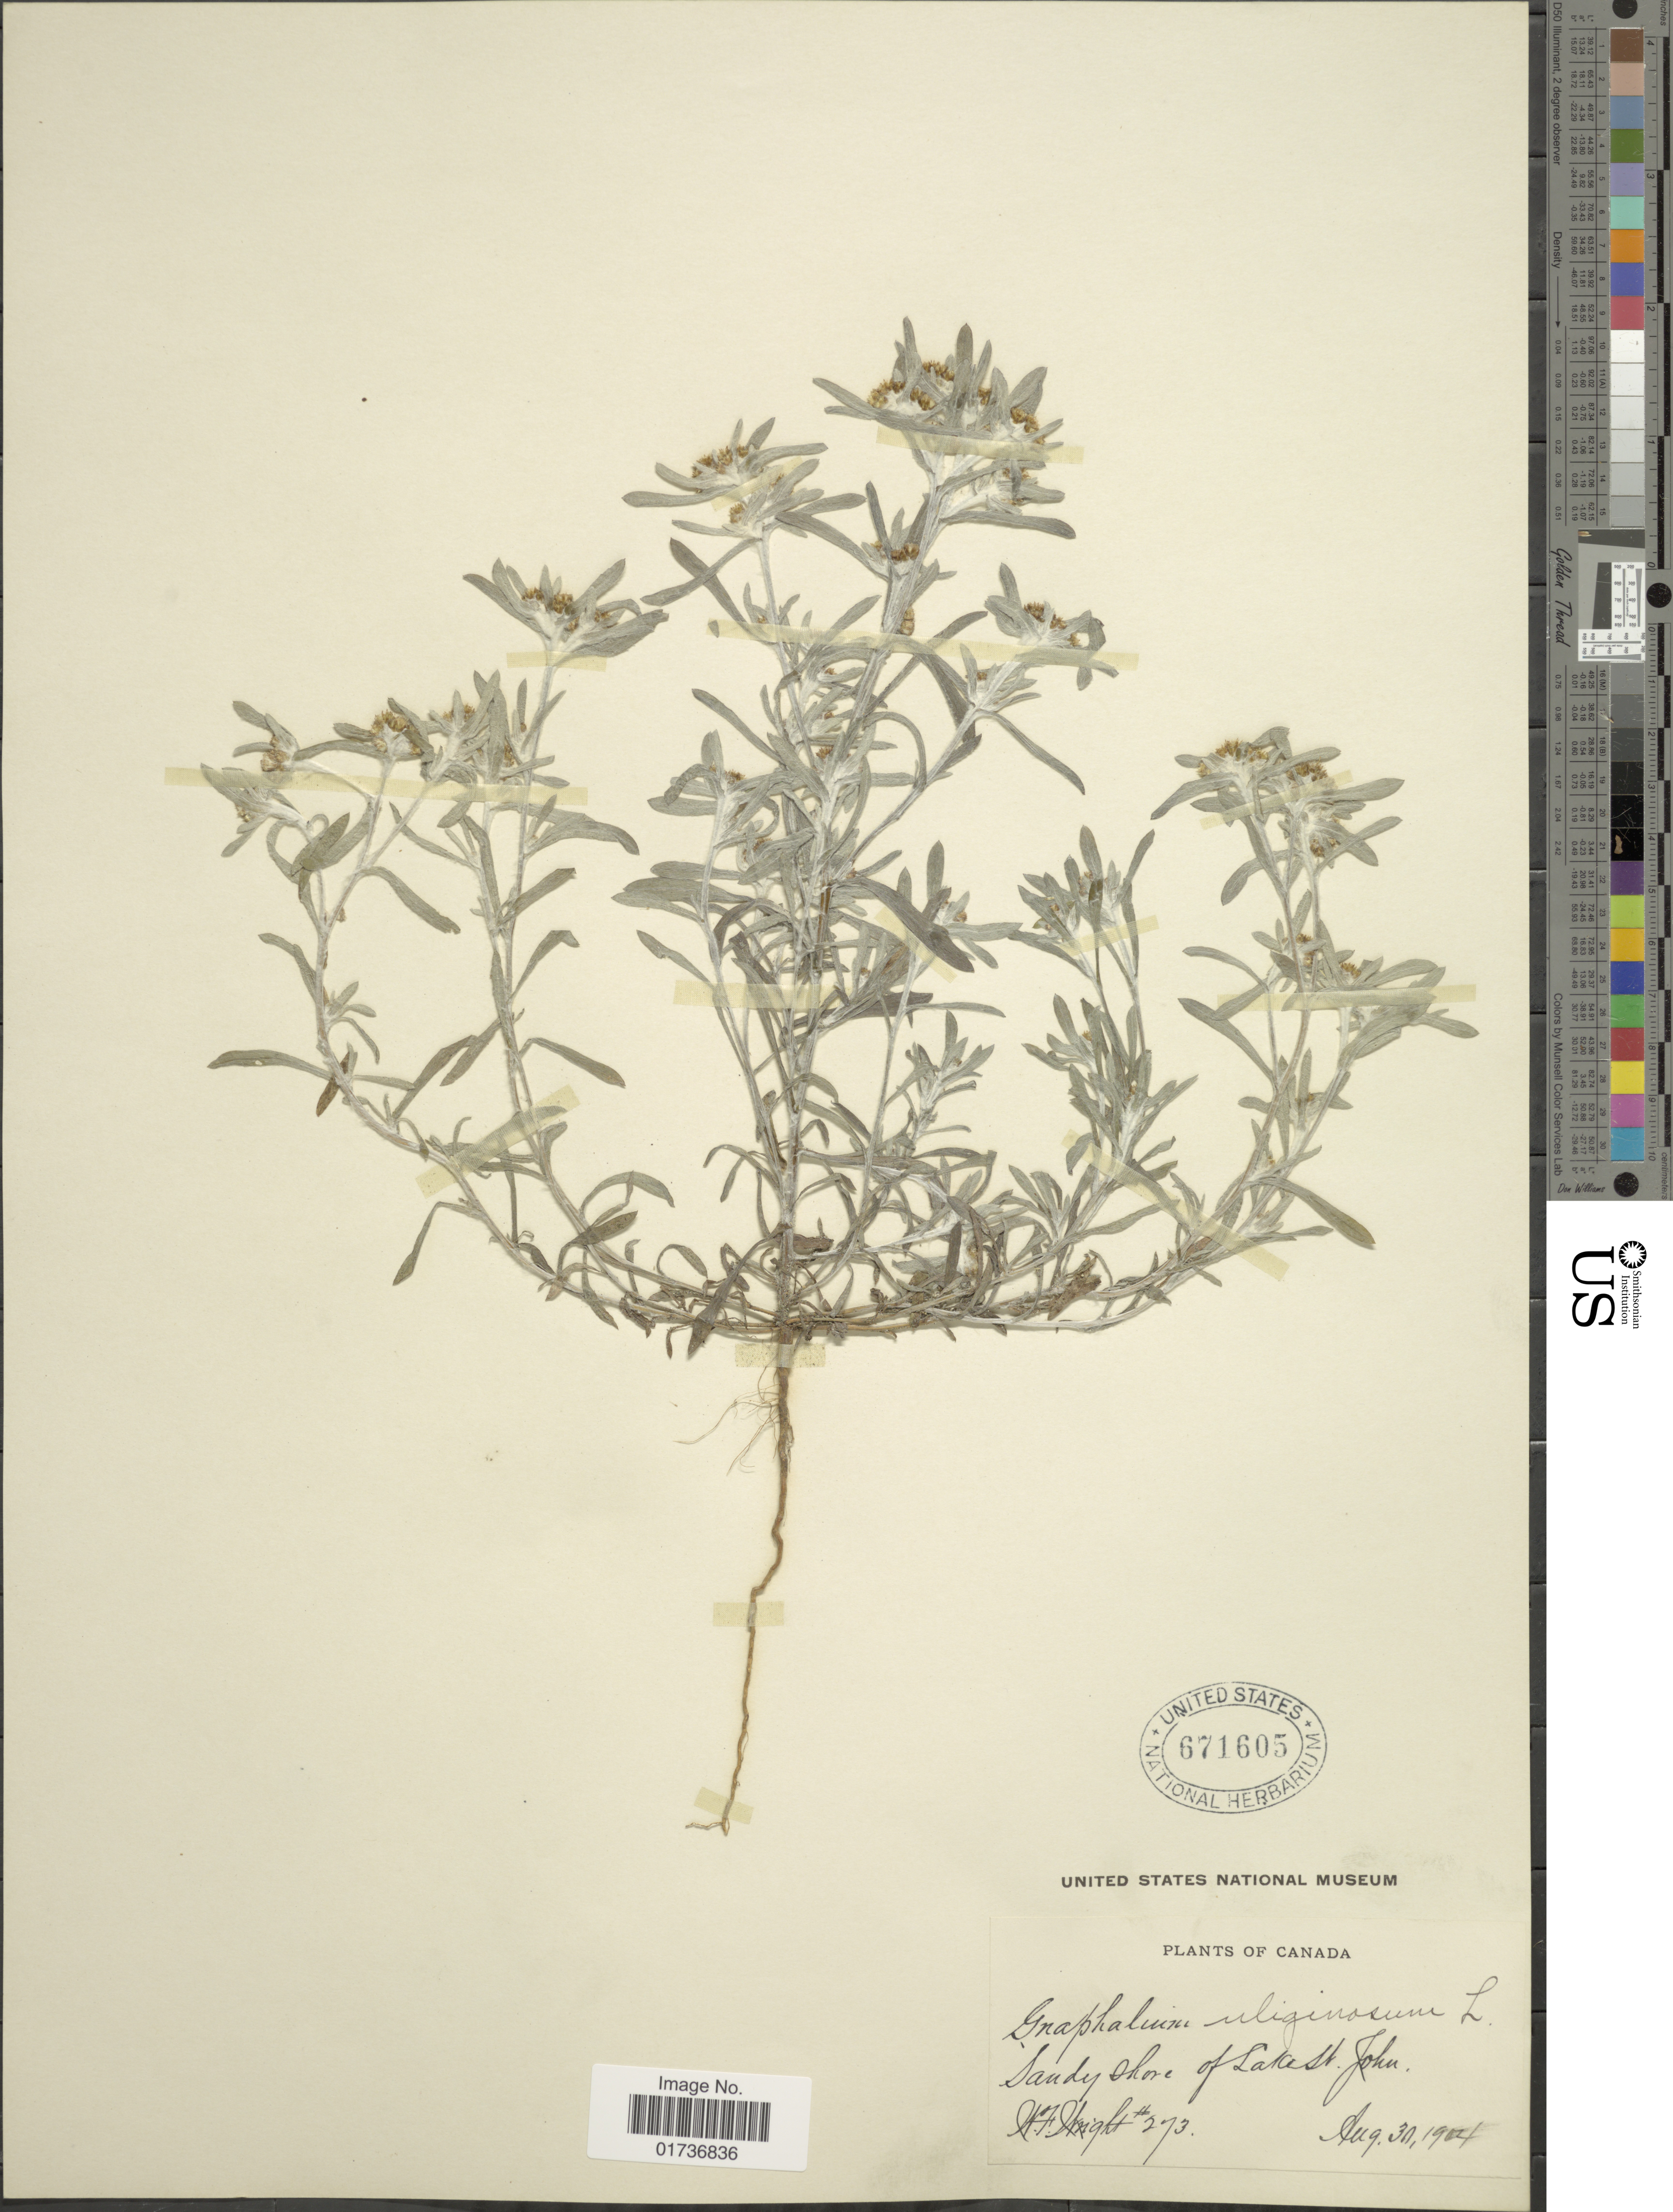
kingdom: Plantae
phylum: Tracheophyta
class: Magnoliopsida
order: Asterales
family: Asteraceae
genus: Gnaphalium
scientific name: Gnaphalium uliginosum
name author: L.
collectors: W. F. Wright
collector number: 273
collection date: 1904-08-31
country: Canada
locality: Sandy shore of Lake St John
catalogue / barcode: US 671605